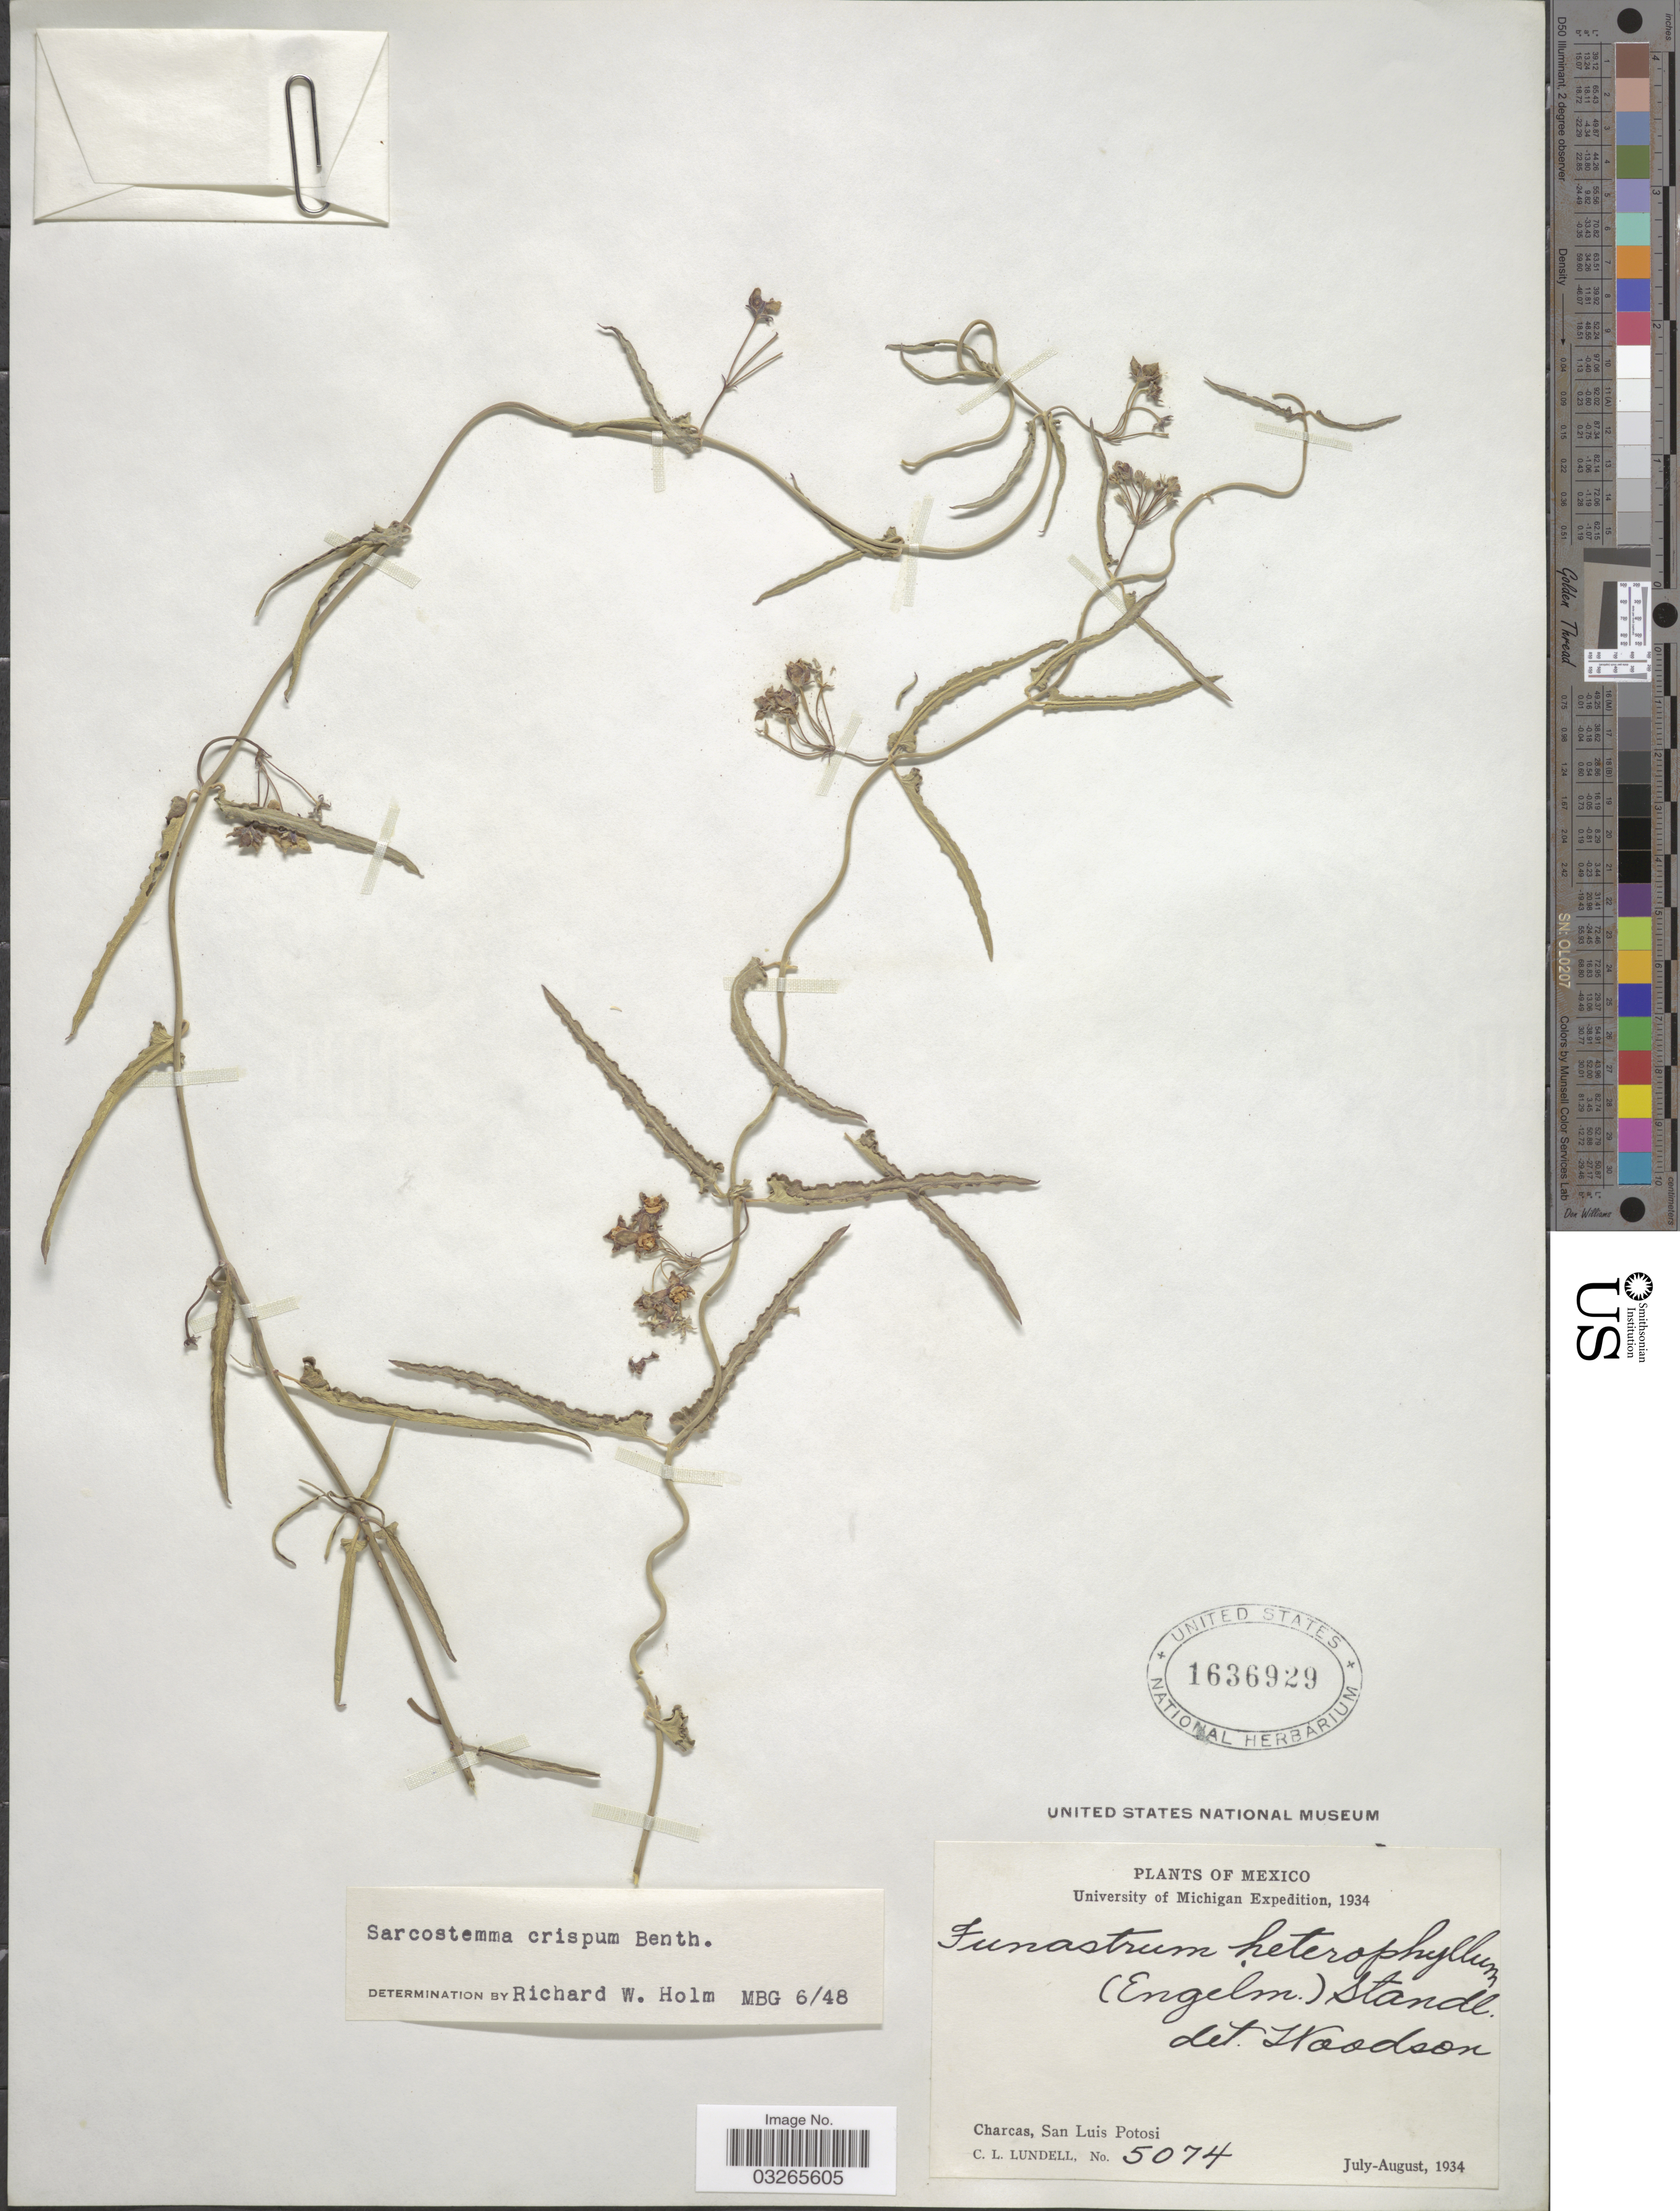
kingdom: Plantae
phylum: Tracheophyta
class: Magnoliopsida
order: Gentianales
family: Apocynaceae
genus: Sarcostemma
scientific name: Sarcostemma crispum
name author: Benth.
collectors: C. L. Lundell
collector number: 5074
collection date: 1934-07/1934-08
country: Mexico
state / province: San Luis Potosí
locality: Charcas, San Luis Potosi.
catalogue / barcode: US 1636929